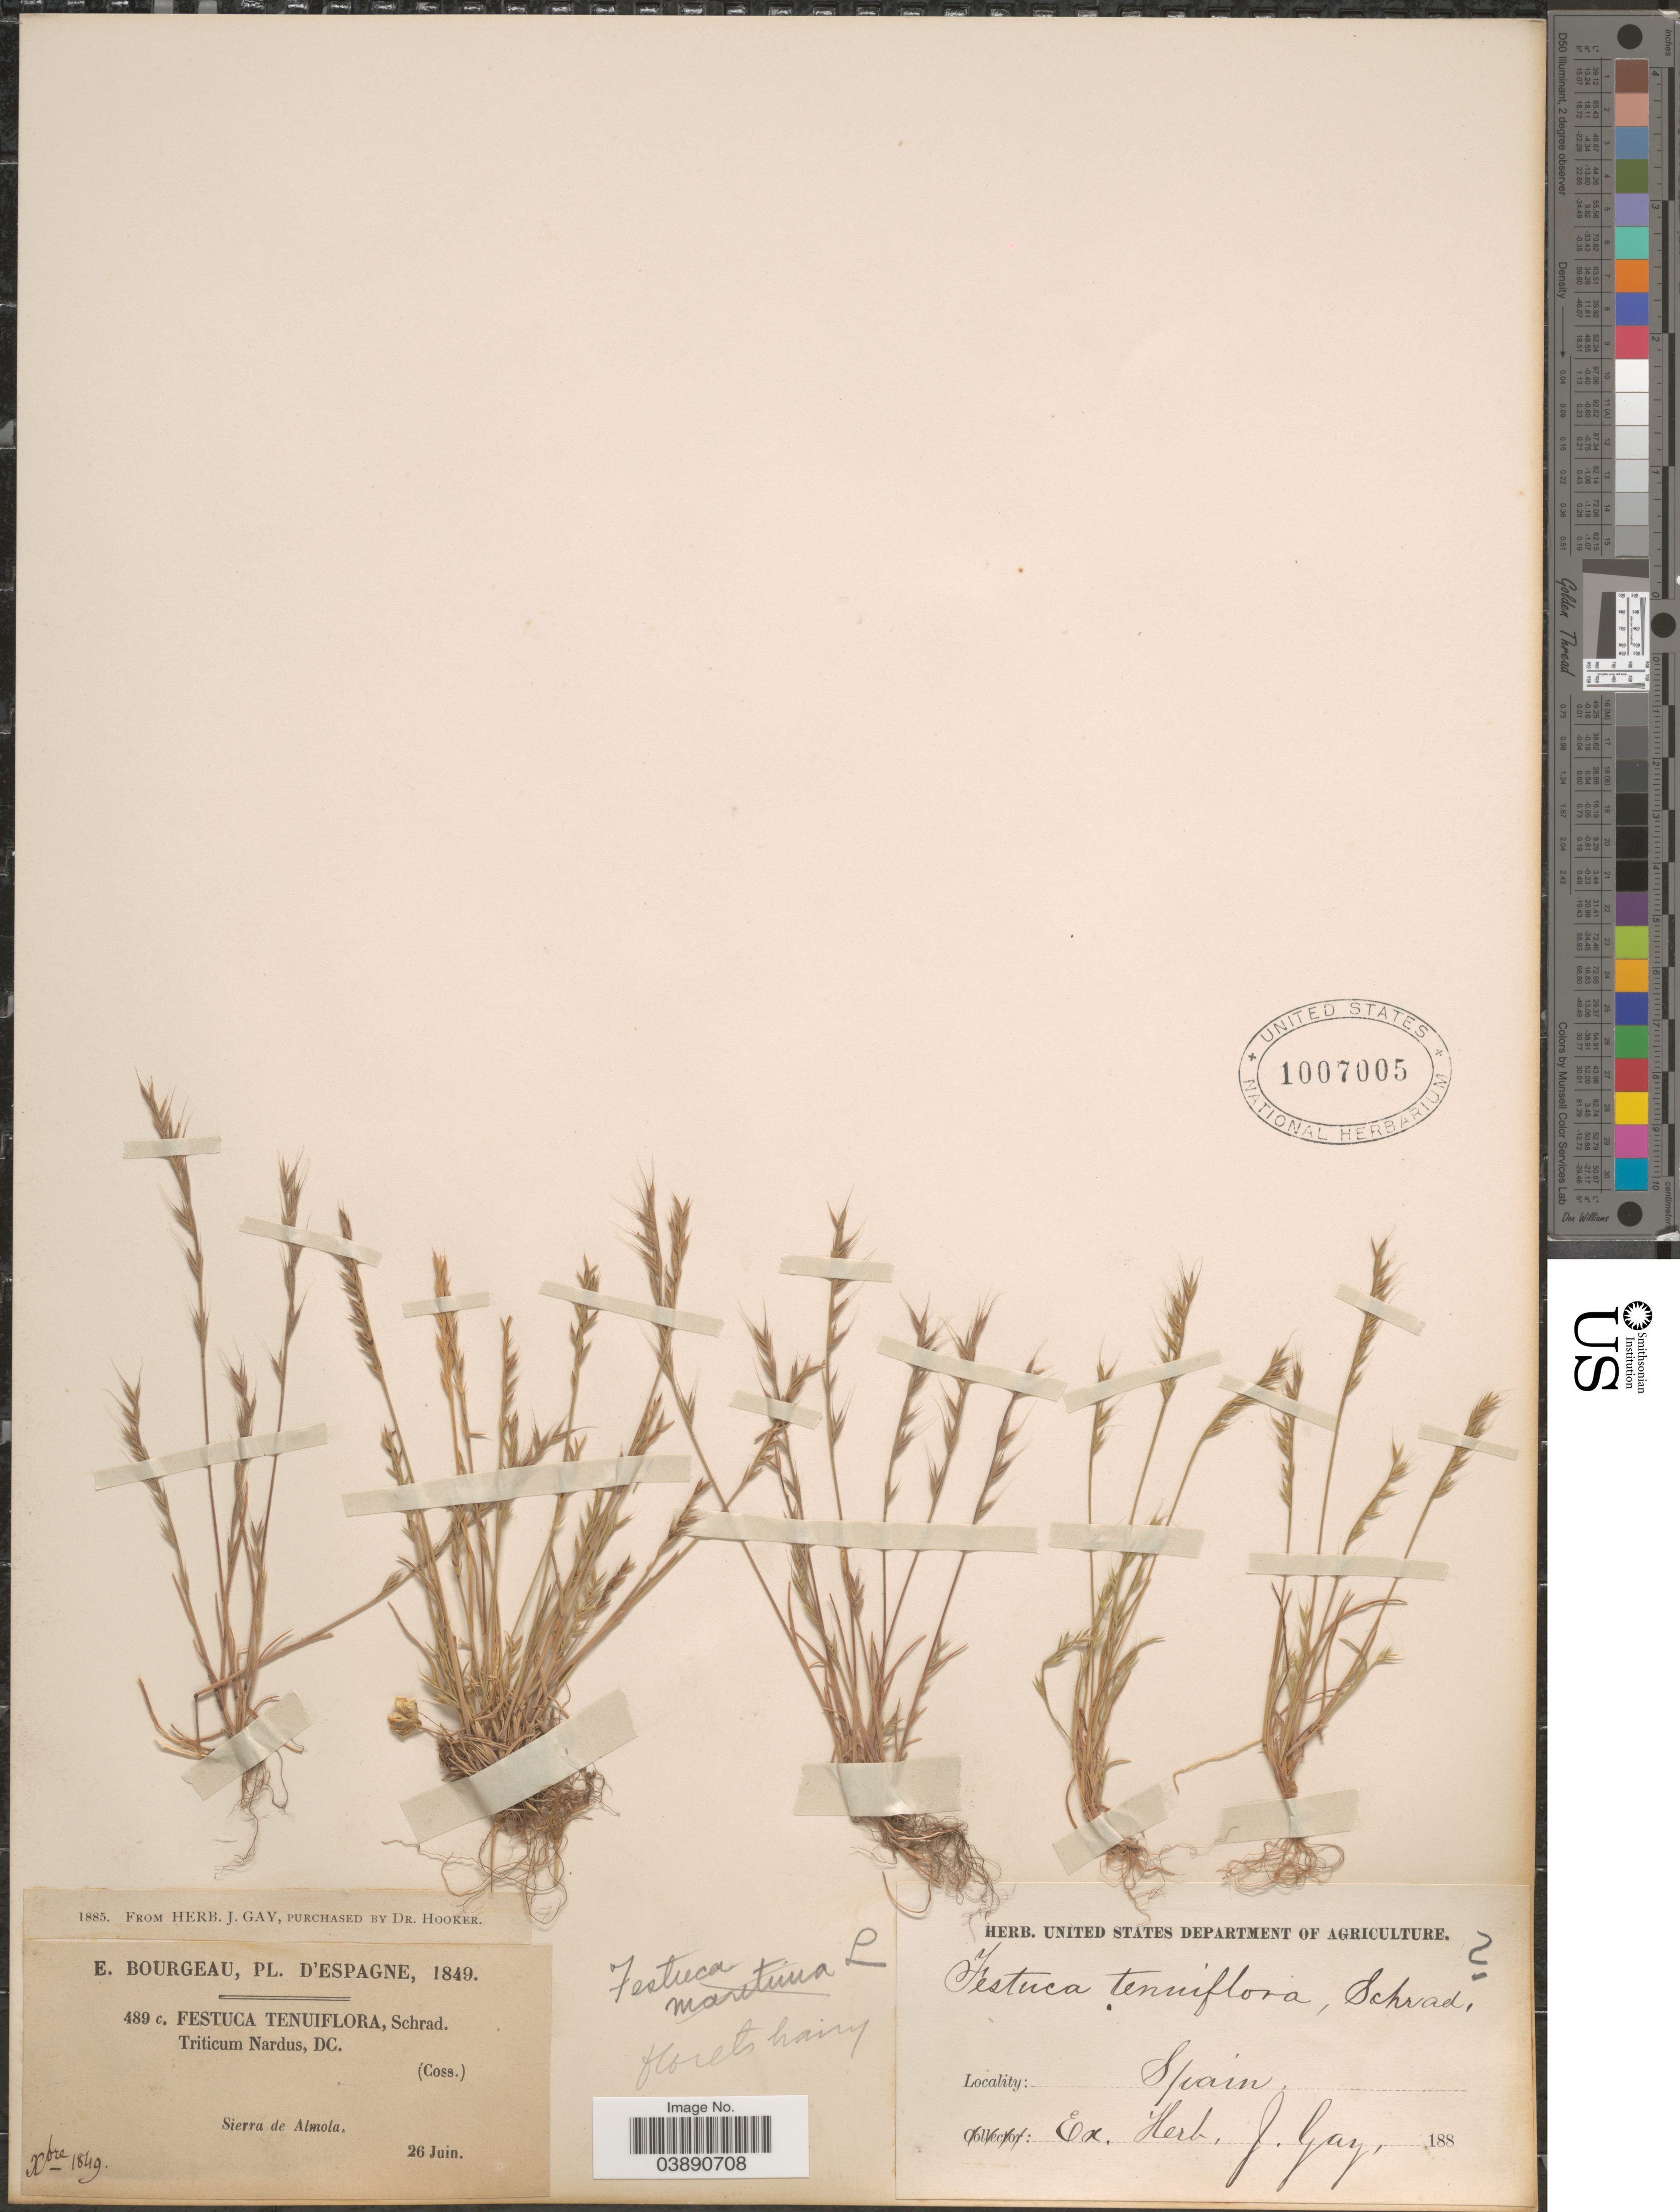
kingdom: Plantae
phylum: Tracheophyta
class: Liliopsida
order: Poales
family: Poaceae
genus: Festuca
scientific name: Festuca sp.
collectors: E. Bourgeau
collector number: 489c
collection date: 1849-06-26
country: Spain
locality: D'Espagne. Sierra de Almola.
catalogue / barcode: US 1007005